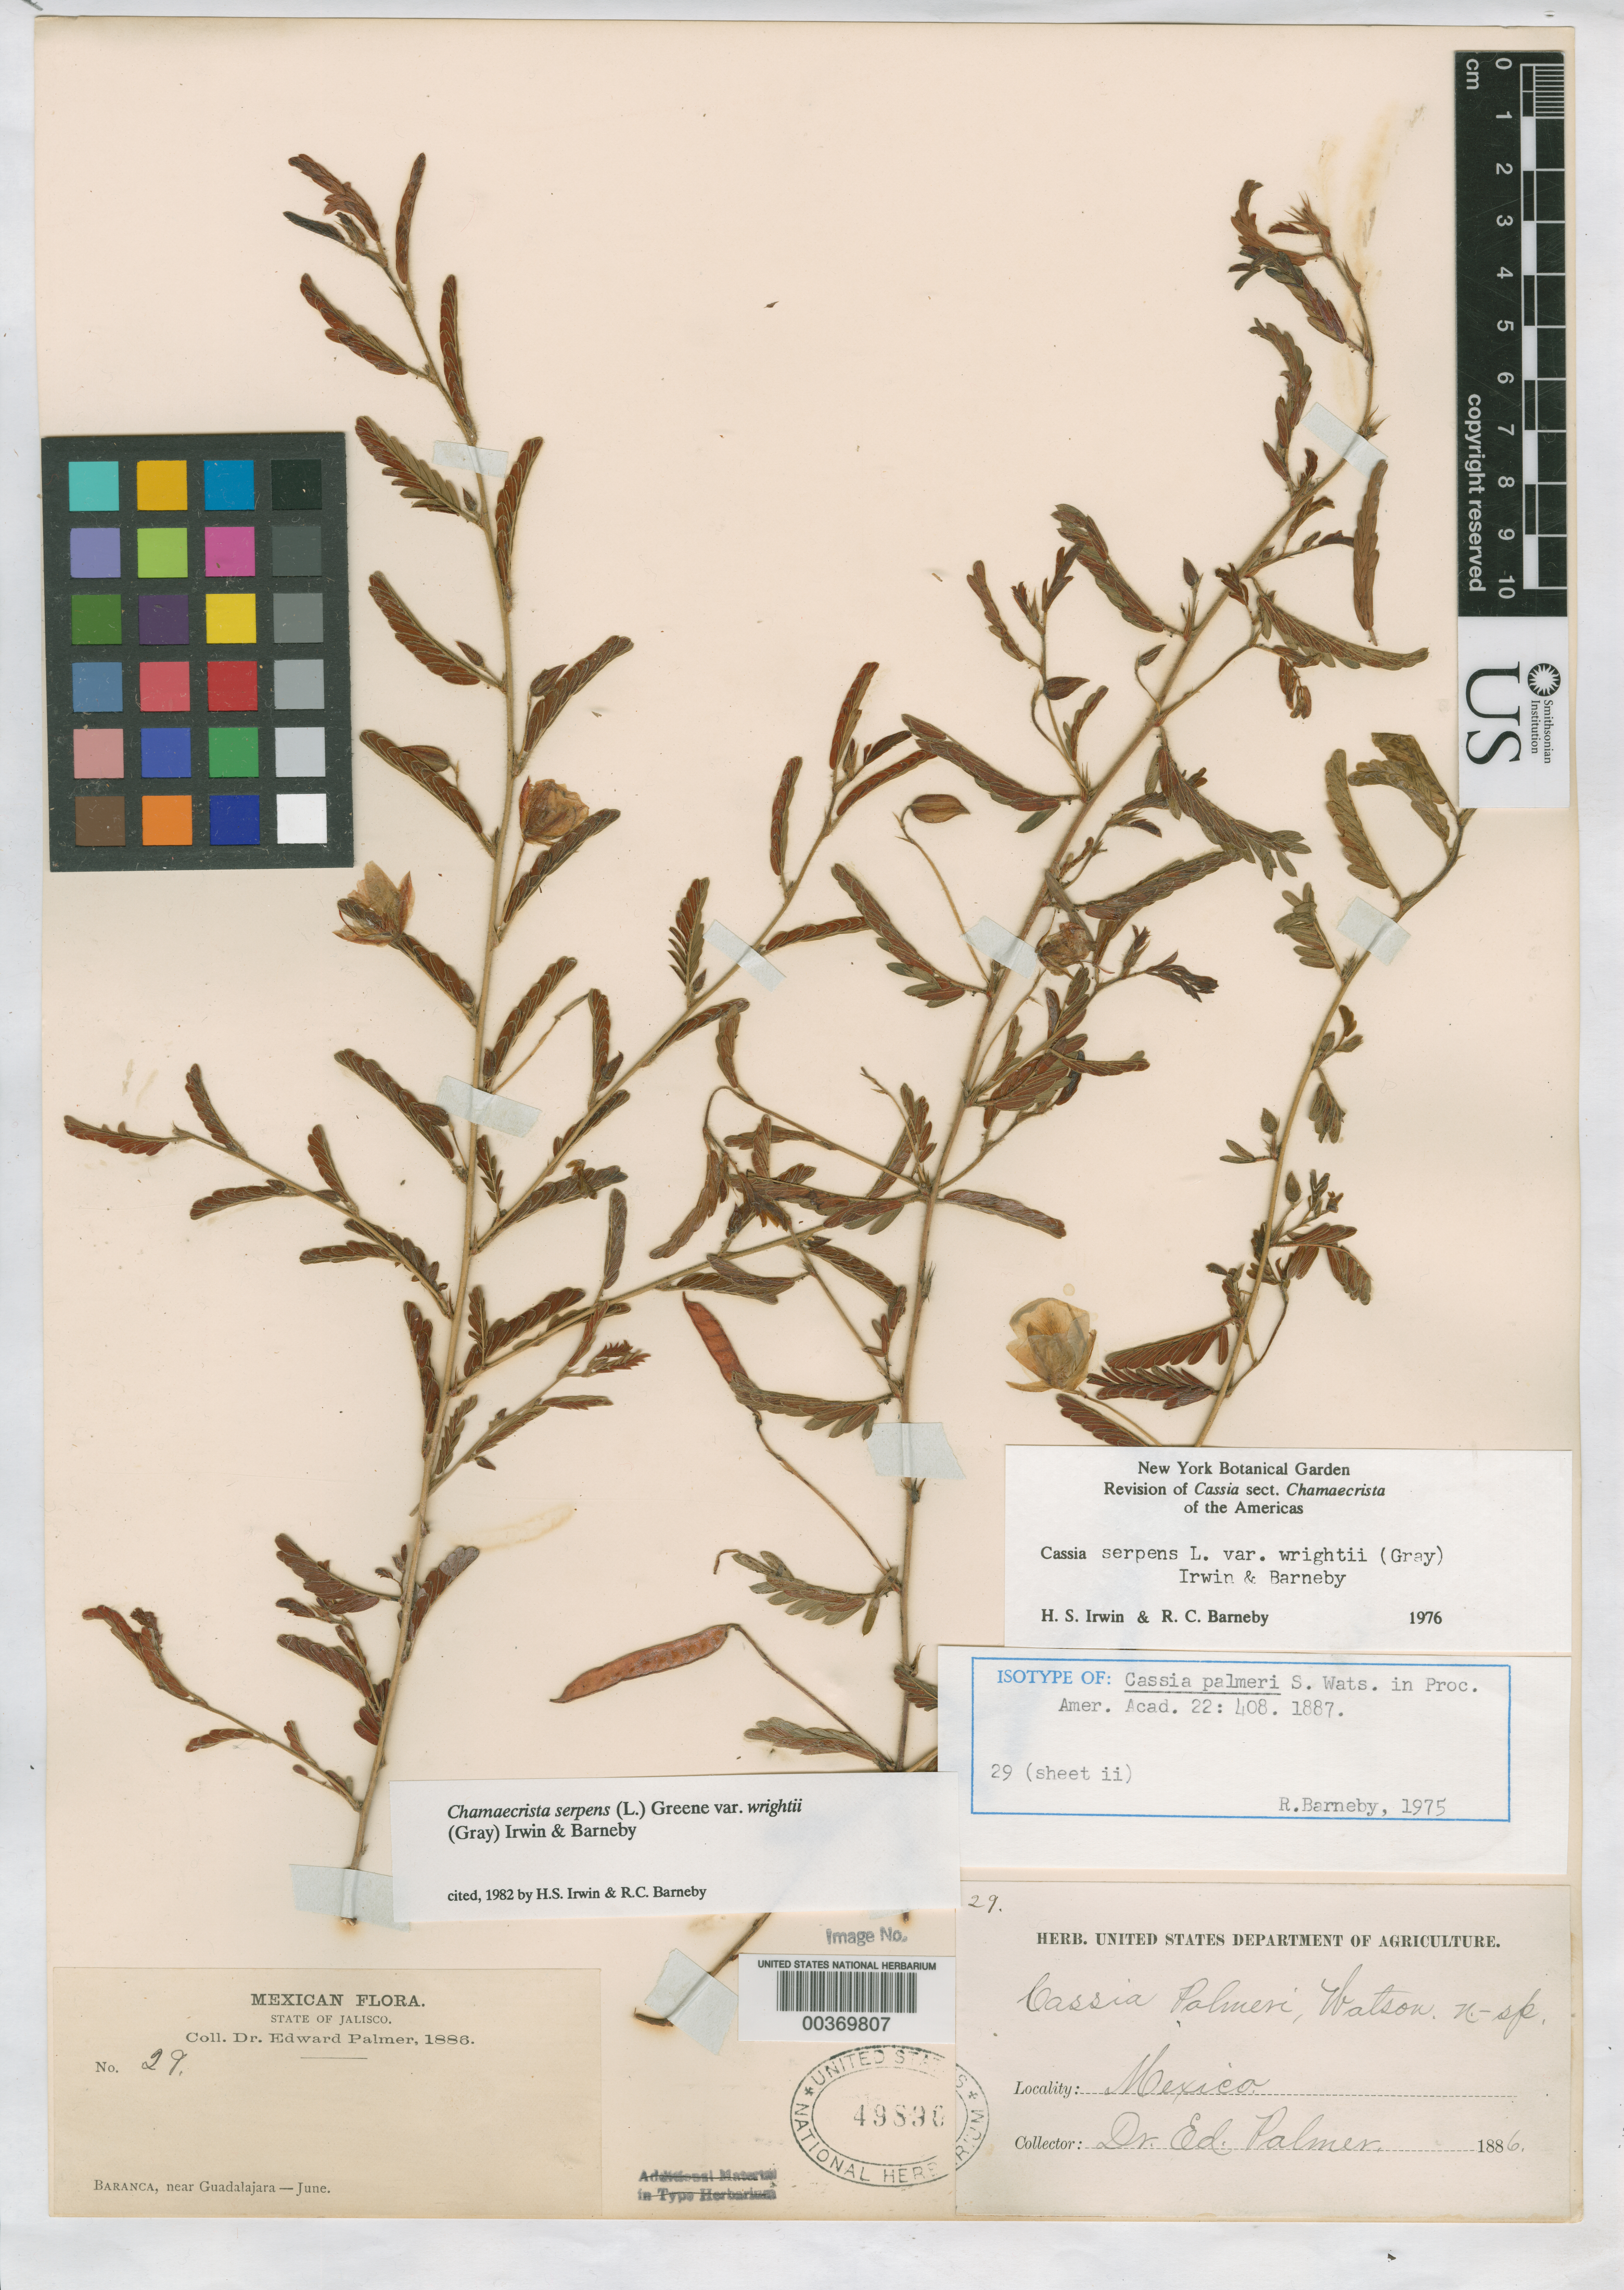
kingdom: Plantae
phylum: Tracheophyta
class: Magnoliopsida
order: Fabales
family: Fabaceae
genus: Cassia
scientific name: Cassia palmeri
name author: S. Watson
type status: Isotype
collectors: E. Palmer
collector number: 29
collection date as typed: Jun 1886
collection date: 1886-06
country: Mexico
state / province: Jalisco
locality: Barranca near Guadalajara.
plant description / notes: Sheet number stamp smudged, semi-illegible.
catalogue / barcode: US 49896